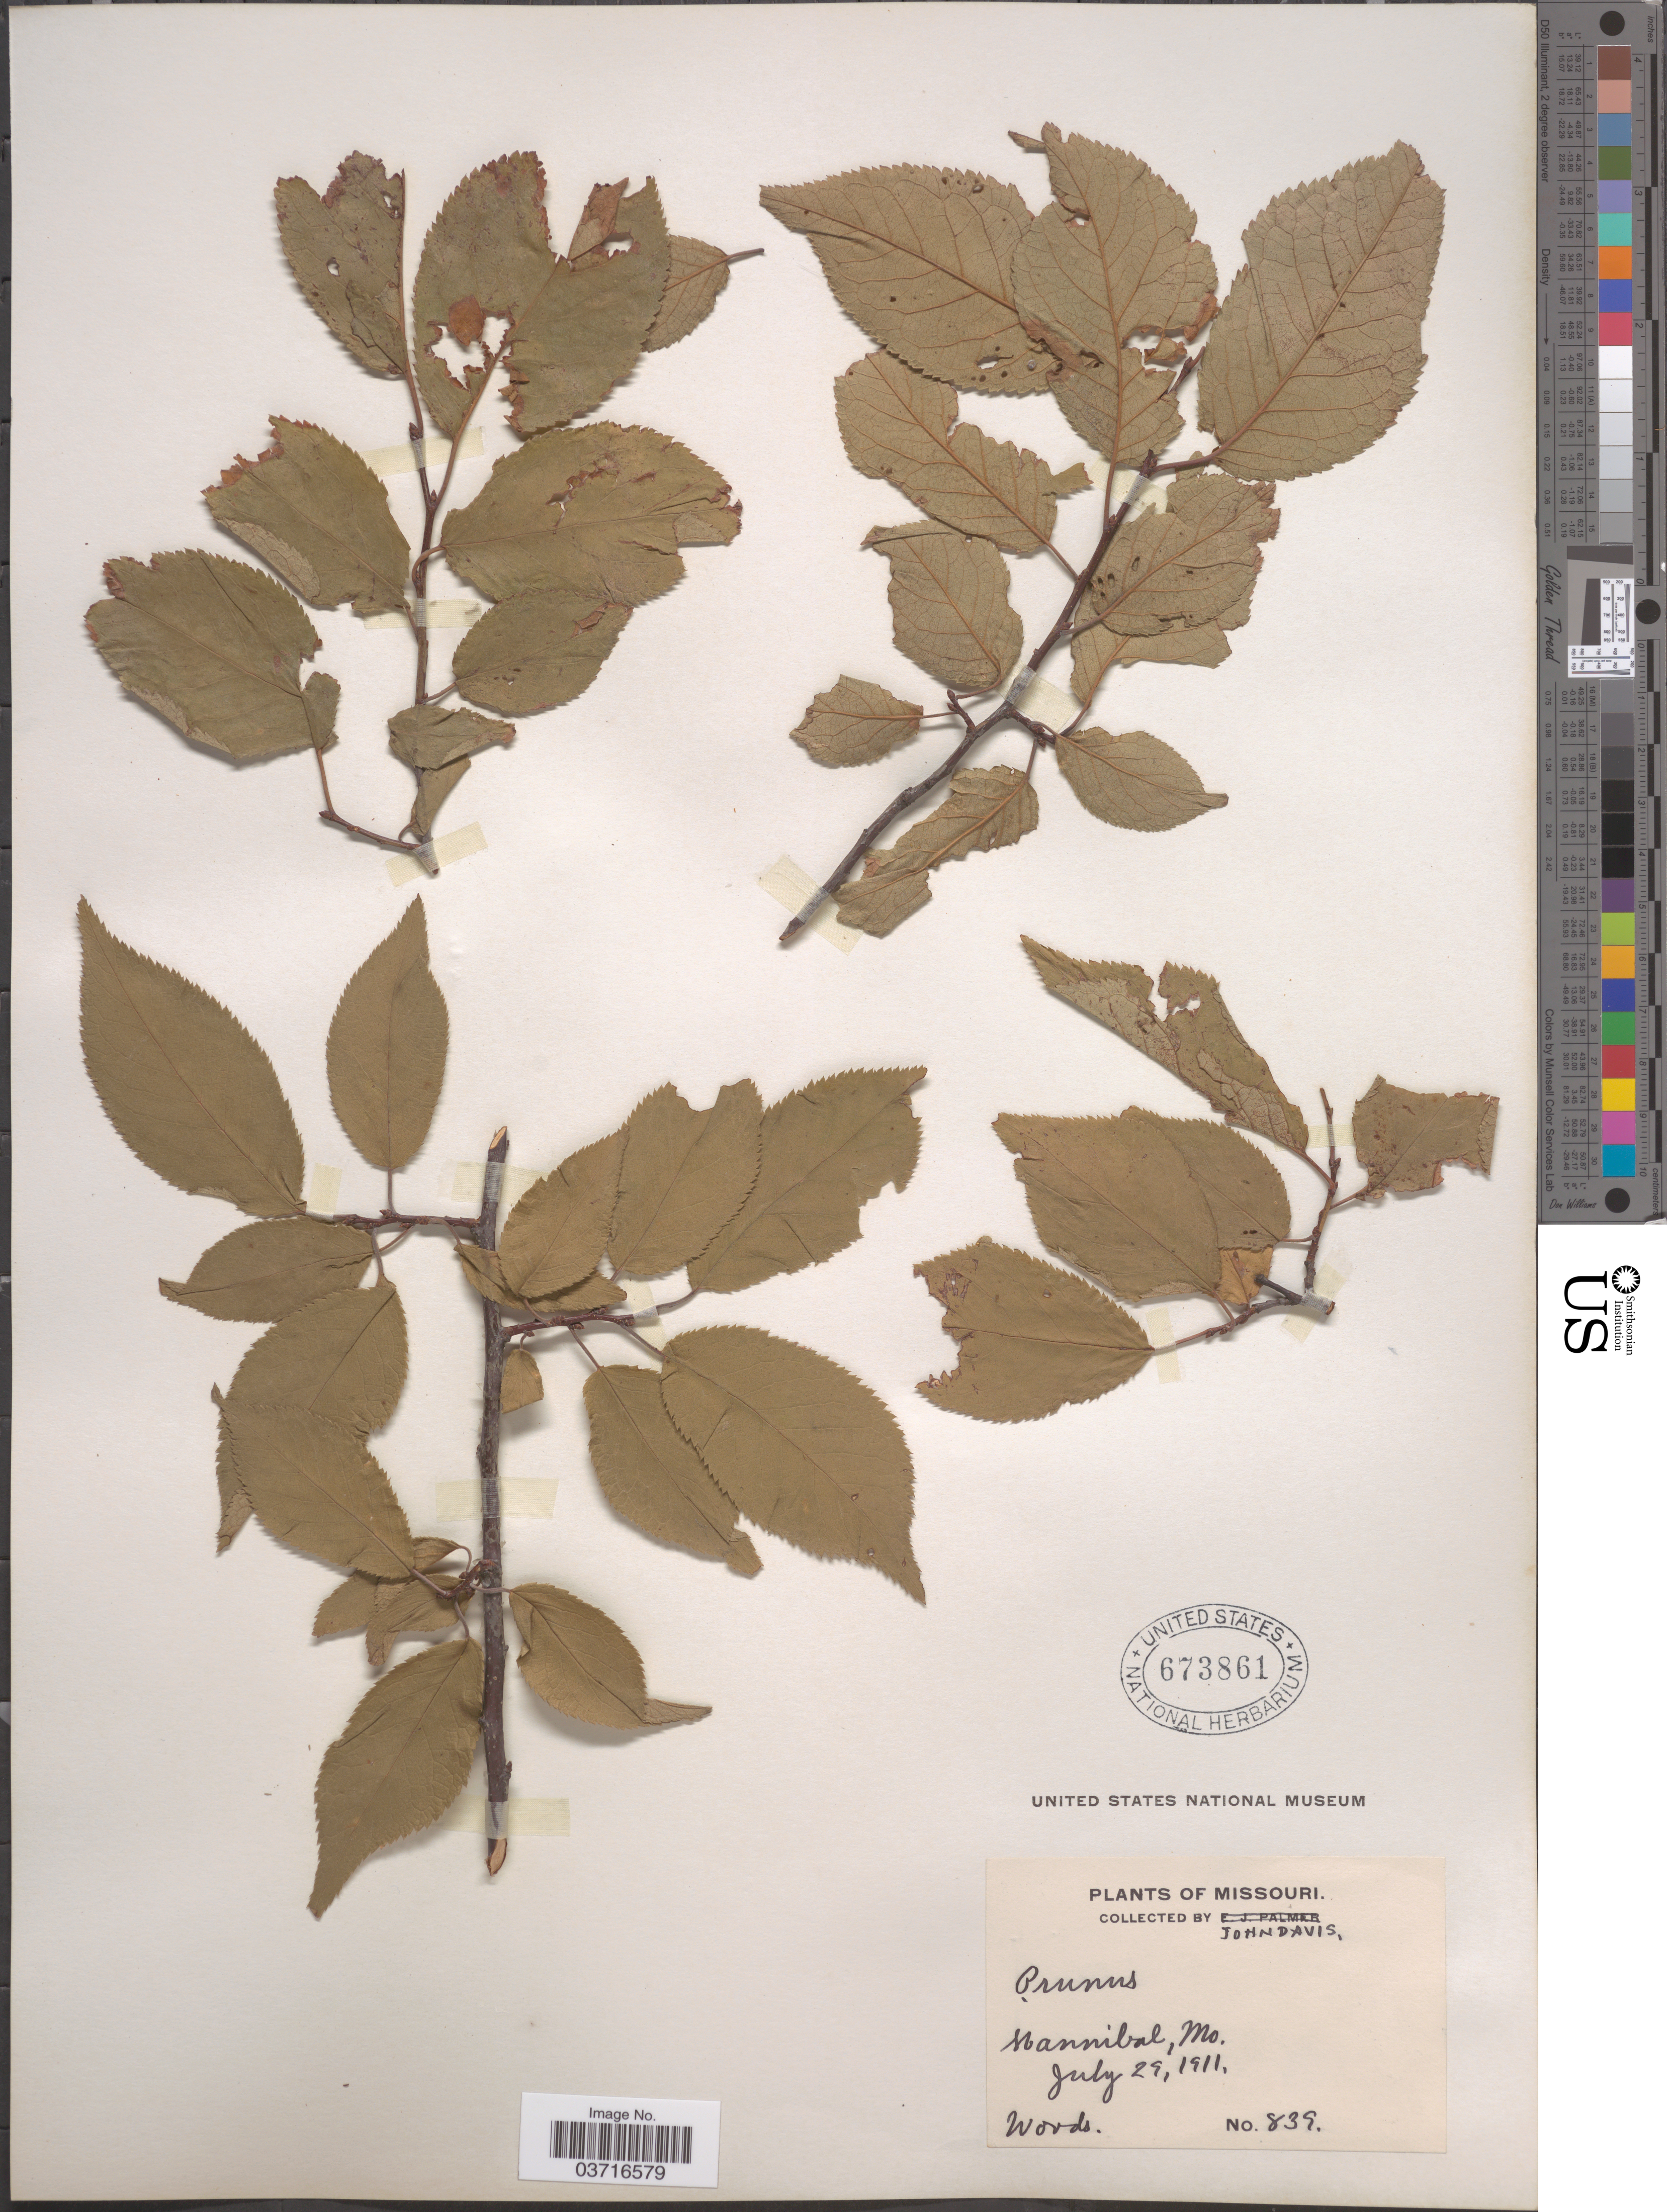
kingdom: Plantae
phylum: Tracheophyta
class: Magnoliopsida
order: Rosales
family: Rosaceae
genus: Prunus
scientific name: Prunus sp.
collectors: J. Davis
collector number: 839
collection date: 1911-07-29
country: United States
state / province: Missouri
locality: Hannibal.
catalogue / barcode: US 673861